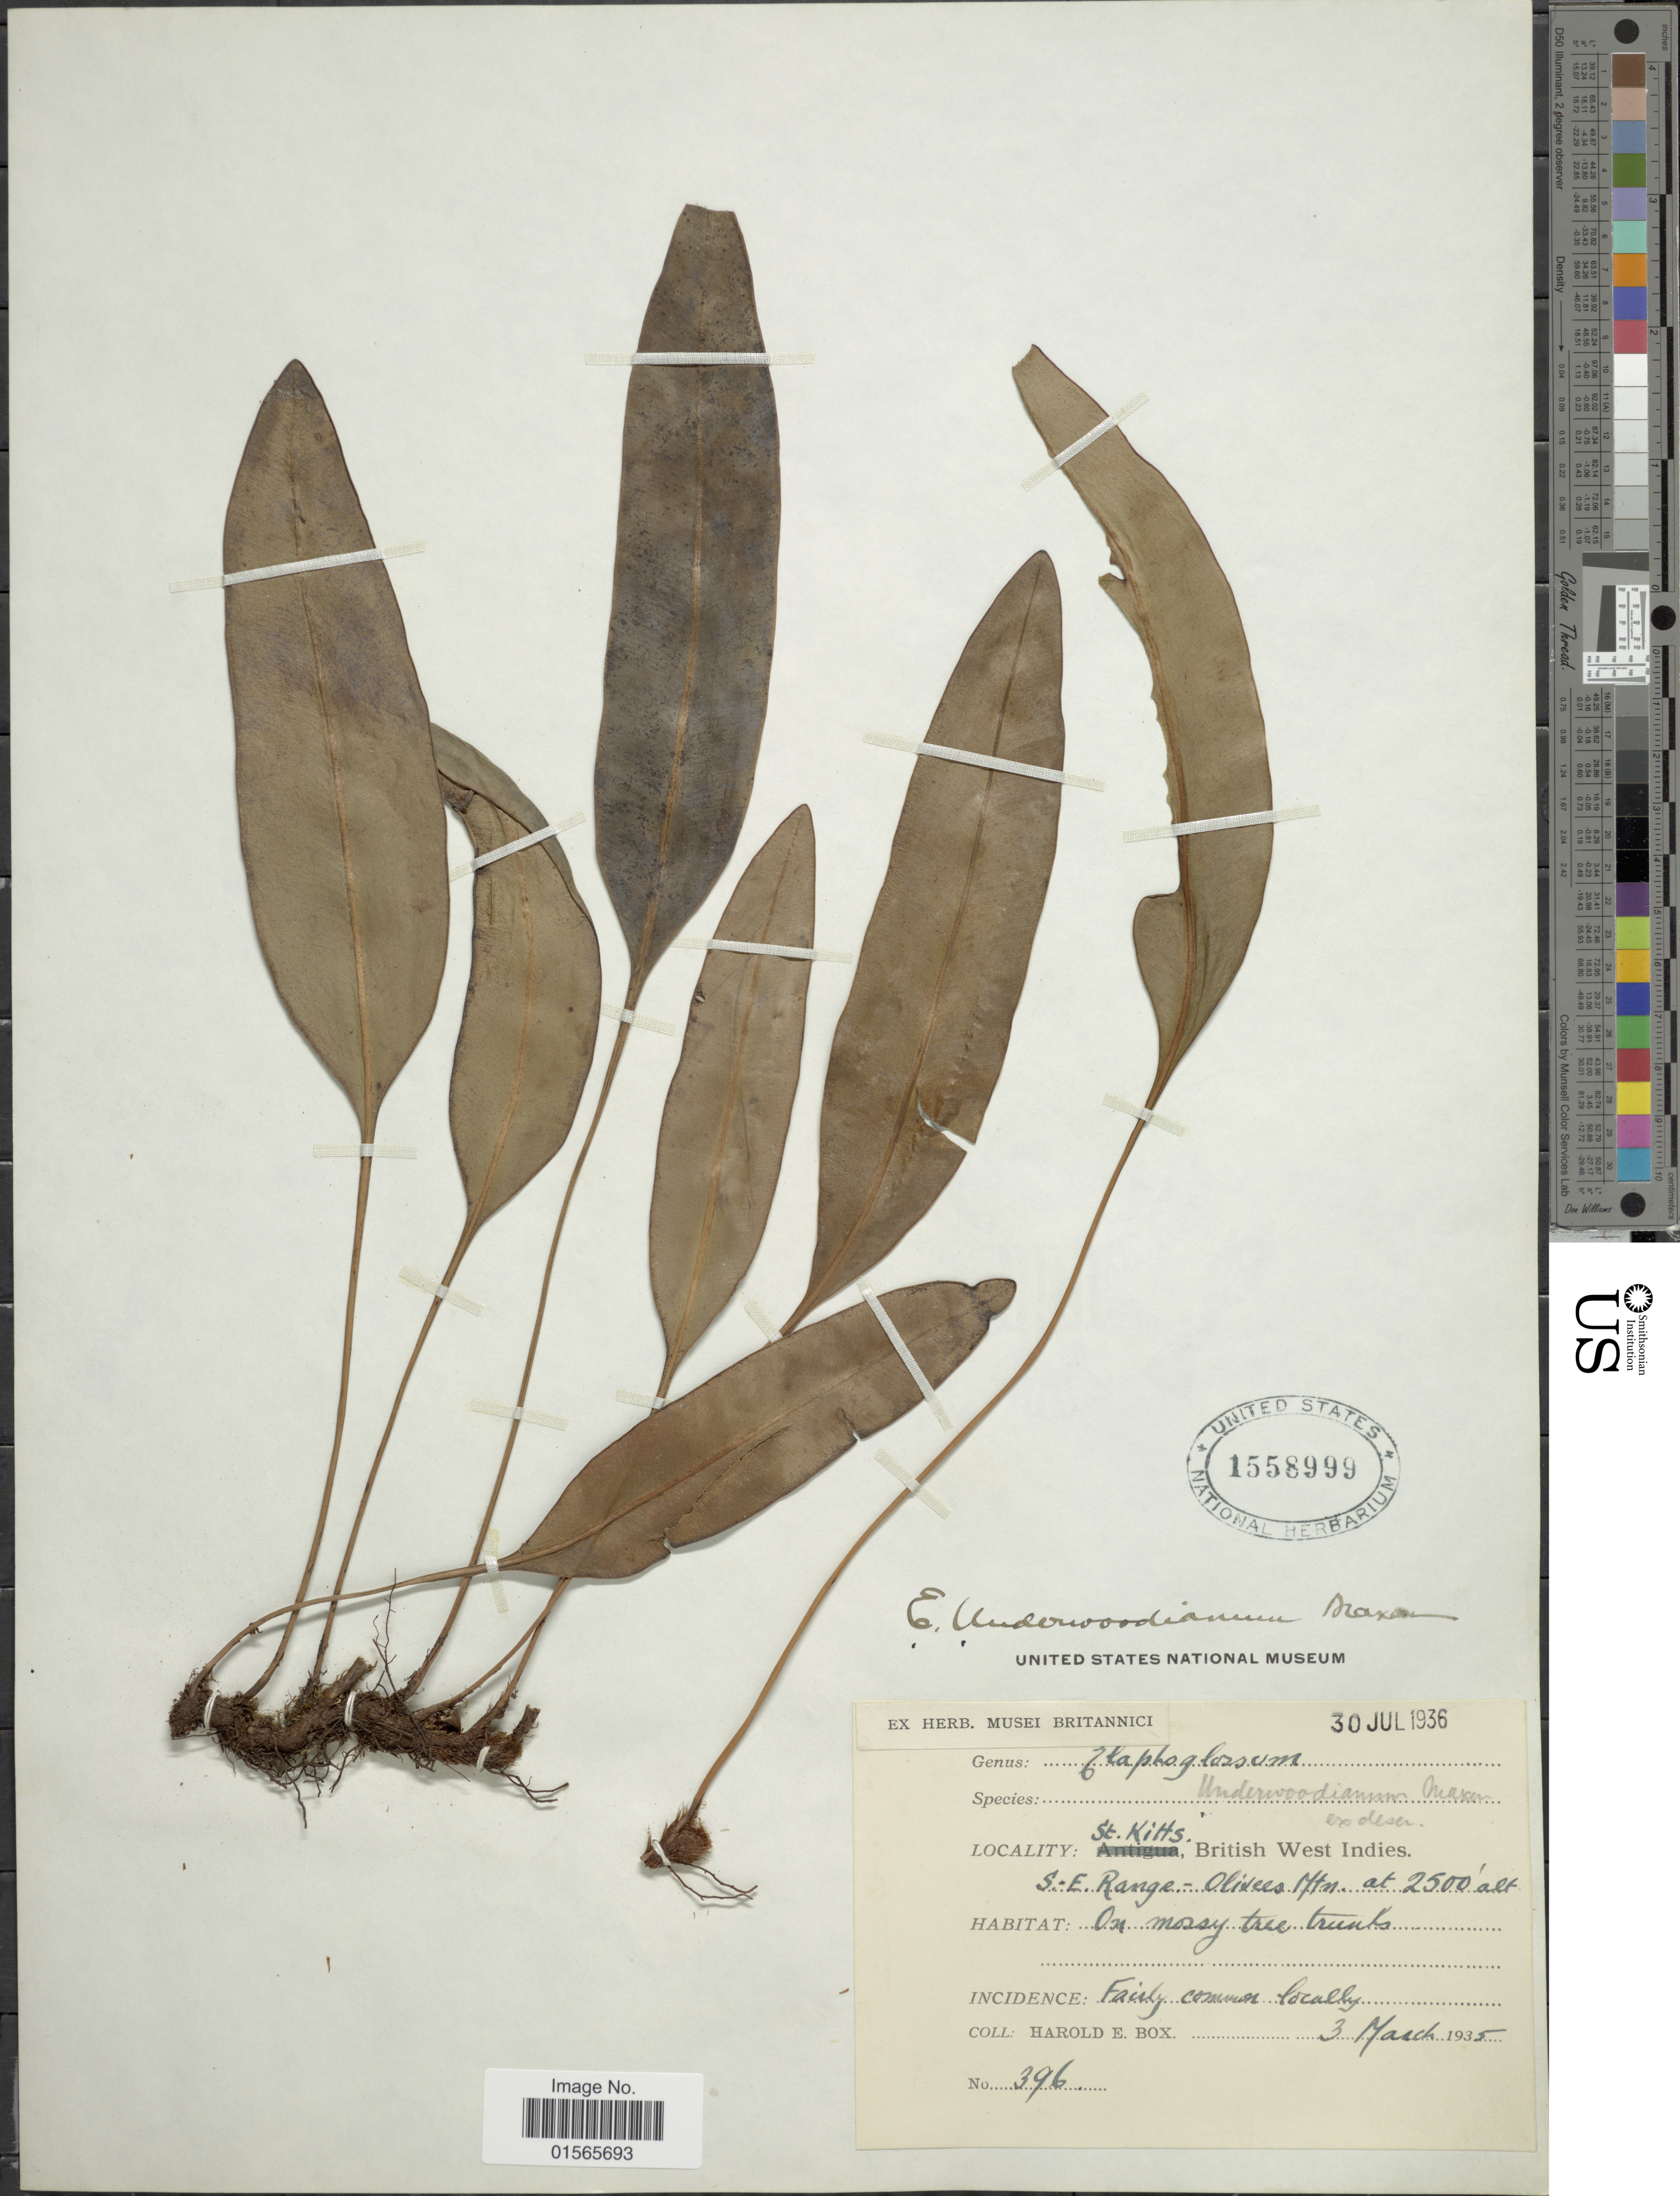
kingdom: Plantae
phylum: Tracheophyta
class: Polypodiopsida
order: Polypodiales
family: Dryopteridaceae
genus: Elaphoglossum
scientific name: Elaphoglossum martinicense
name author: (Desv.) T. Moore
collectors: H. E. Box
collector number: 396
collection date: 1935-03-03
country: St. Christopher-Nevis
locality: St. Kitts, British West Indies, S.-E. Range - Olivees Mtn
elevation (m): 762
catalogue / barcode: US 1558999